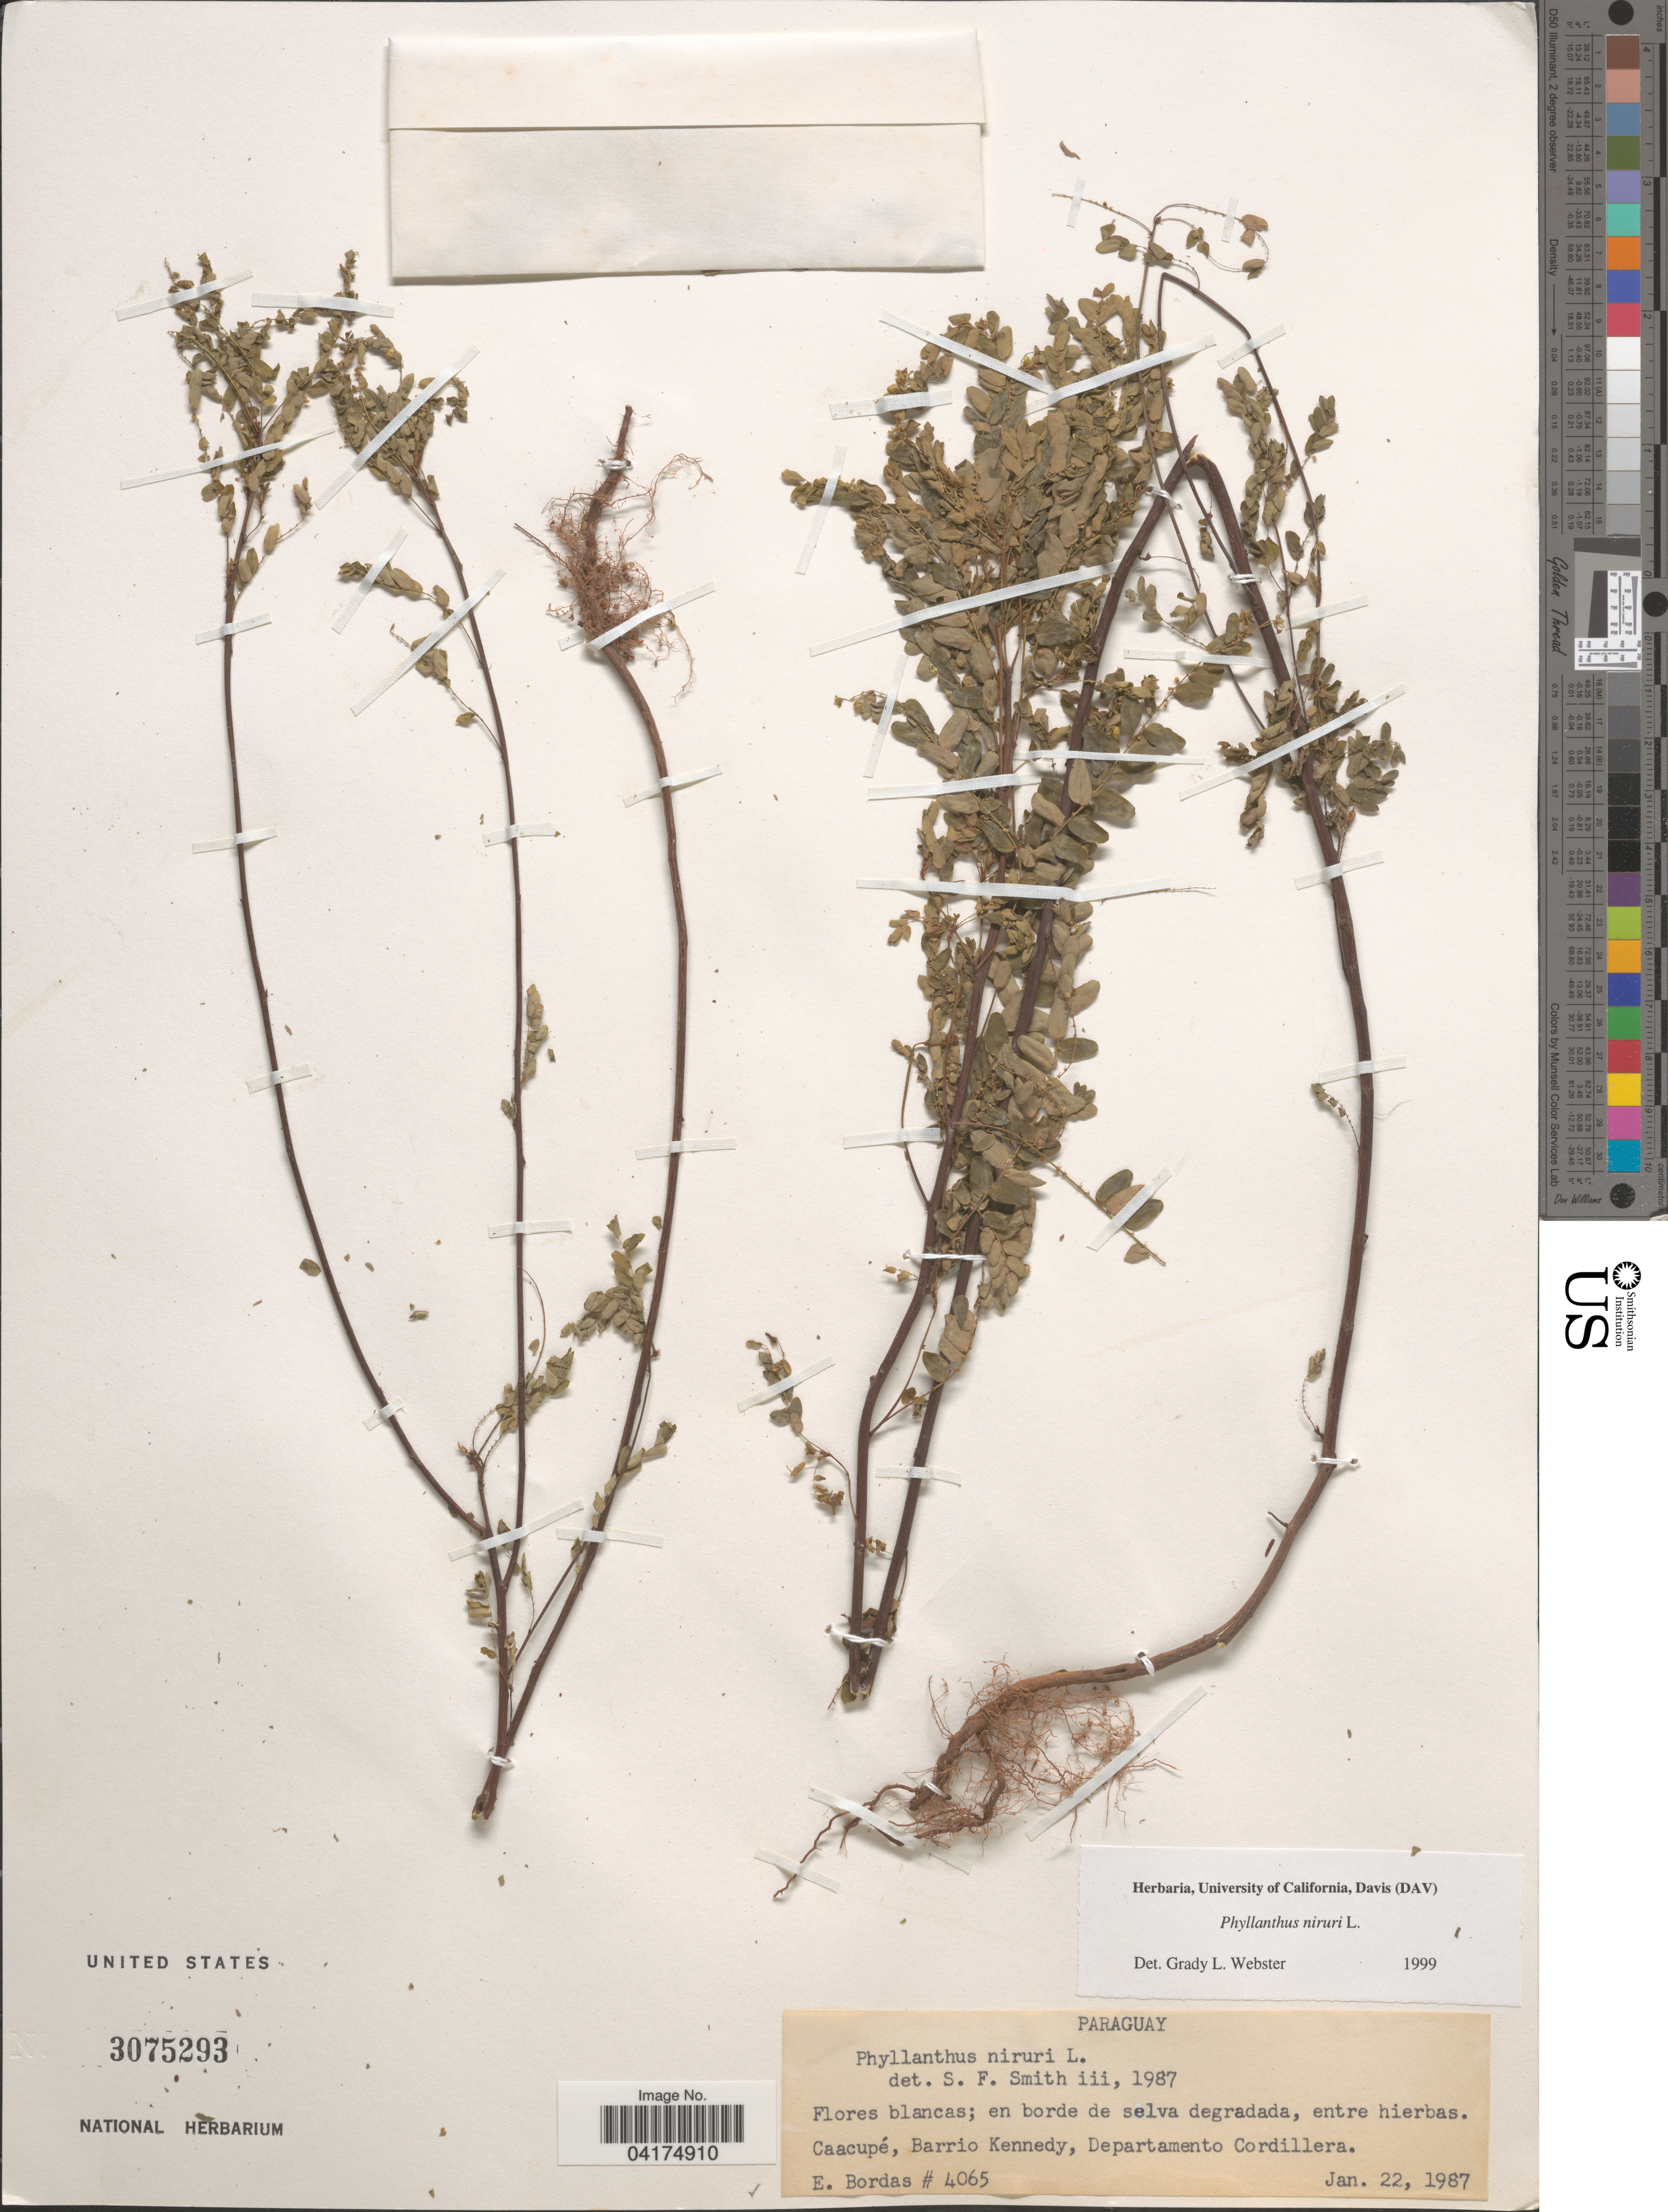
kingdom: Plantae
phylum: Tracheophyta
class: Magnoliopsida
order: Malpighiales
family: Phyllanthaceae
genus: Phyllanthus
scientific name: Phyllanthus niruri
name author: L.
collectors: E. Bordas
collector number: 4065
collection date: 1987-01-22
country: Paraguay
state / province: Cordillera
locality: Caacupé, Barrio Kennedy, Departamento Cordillera.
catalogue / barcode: US 3075293